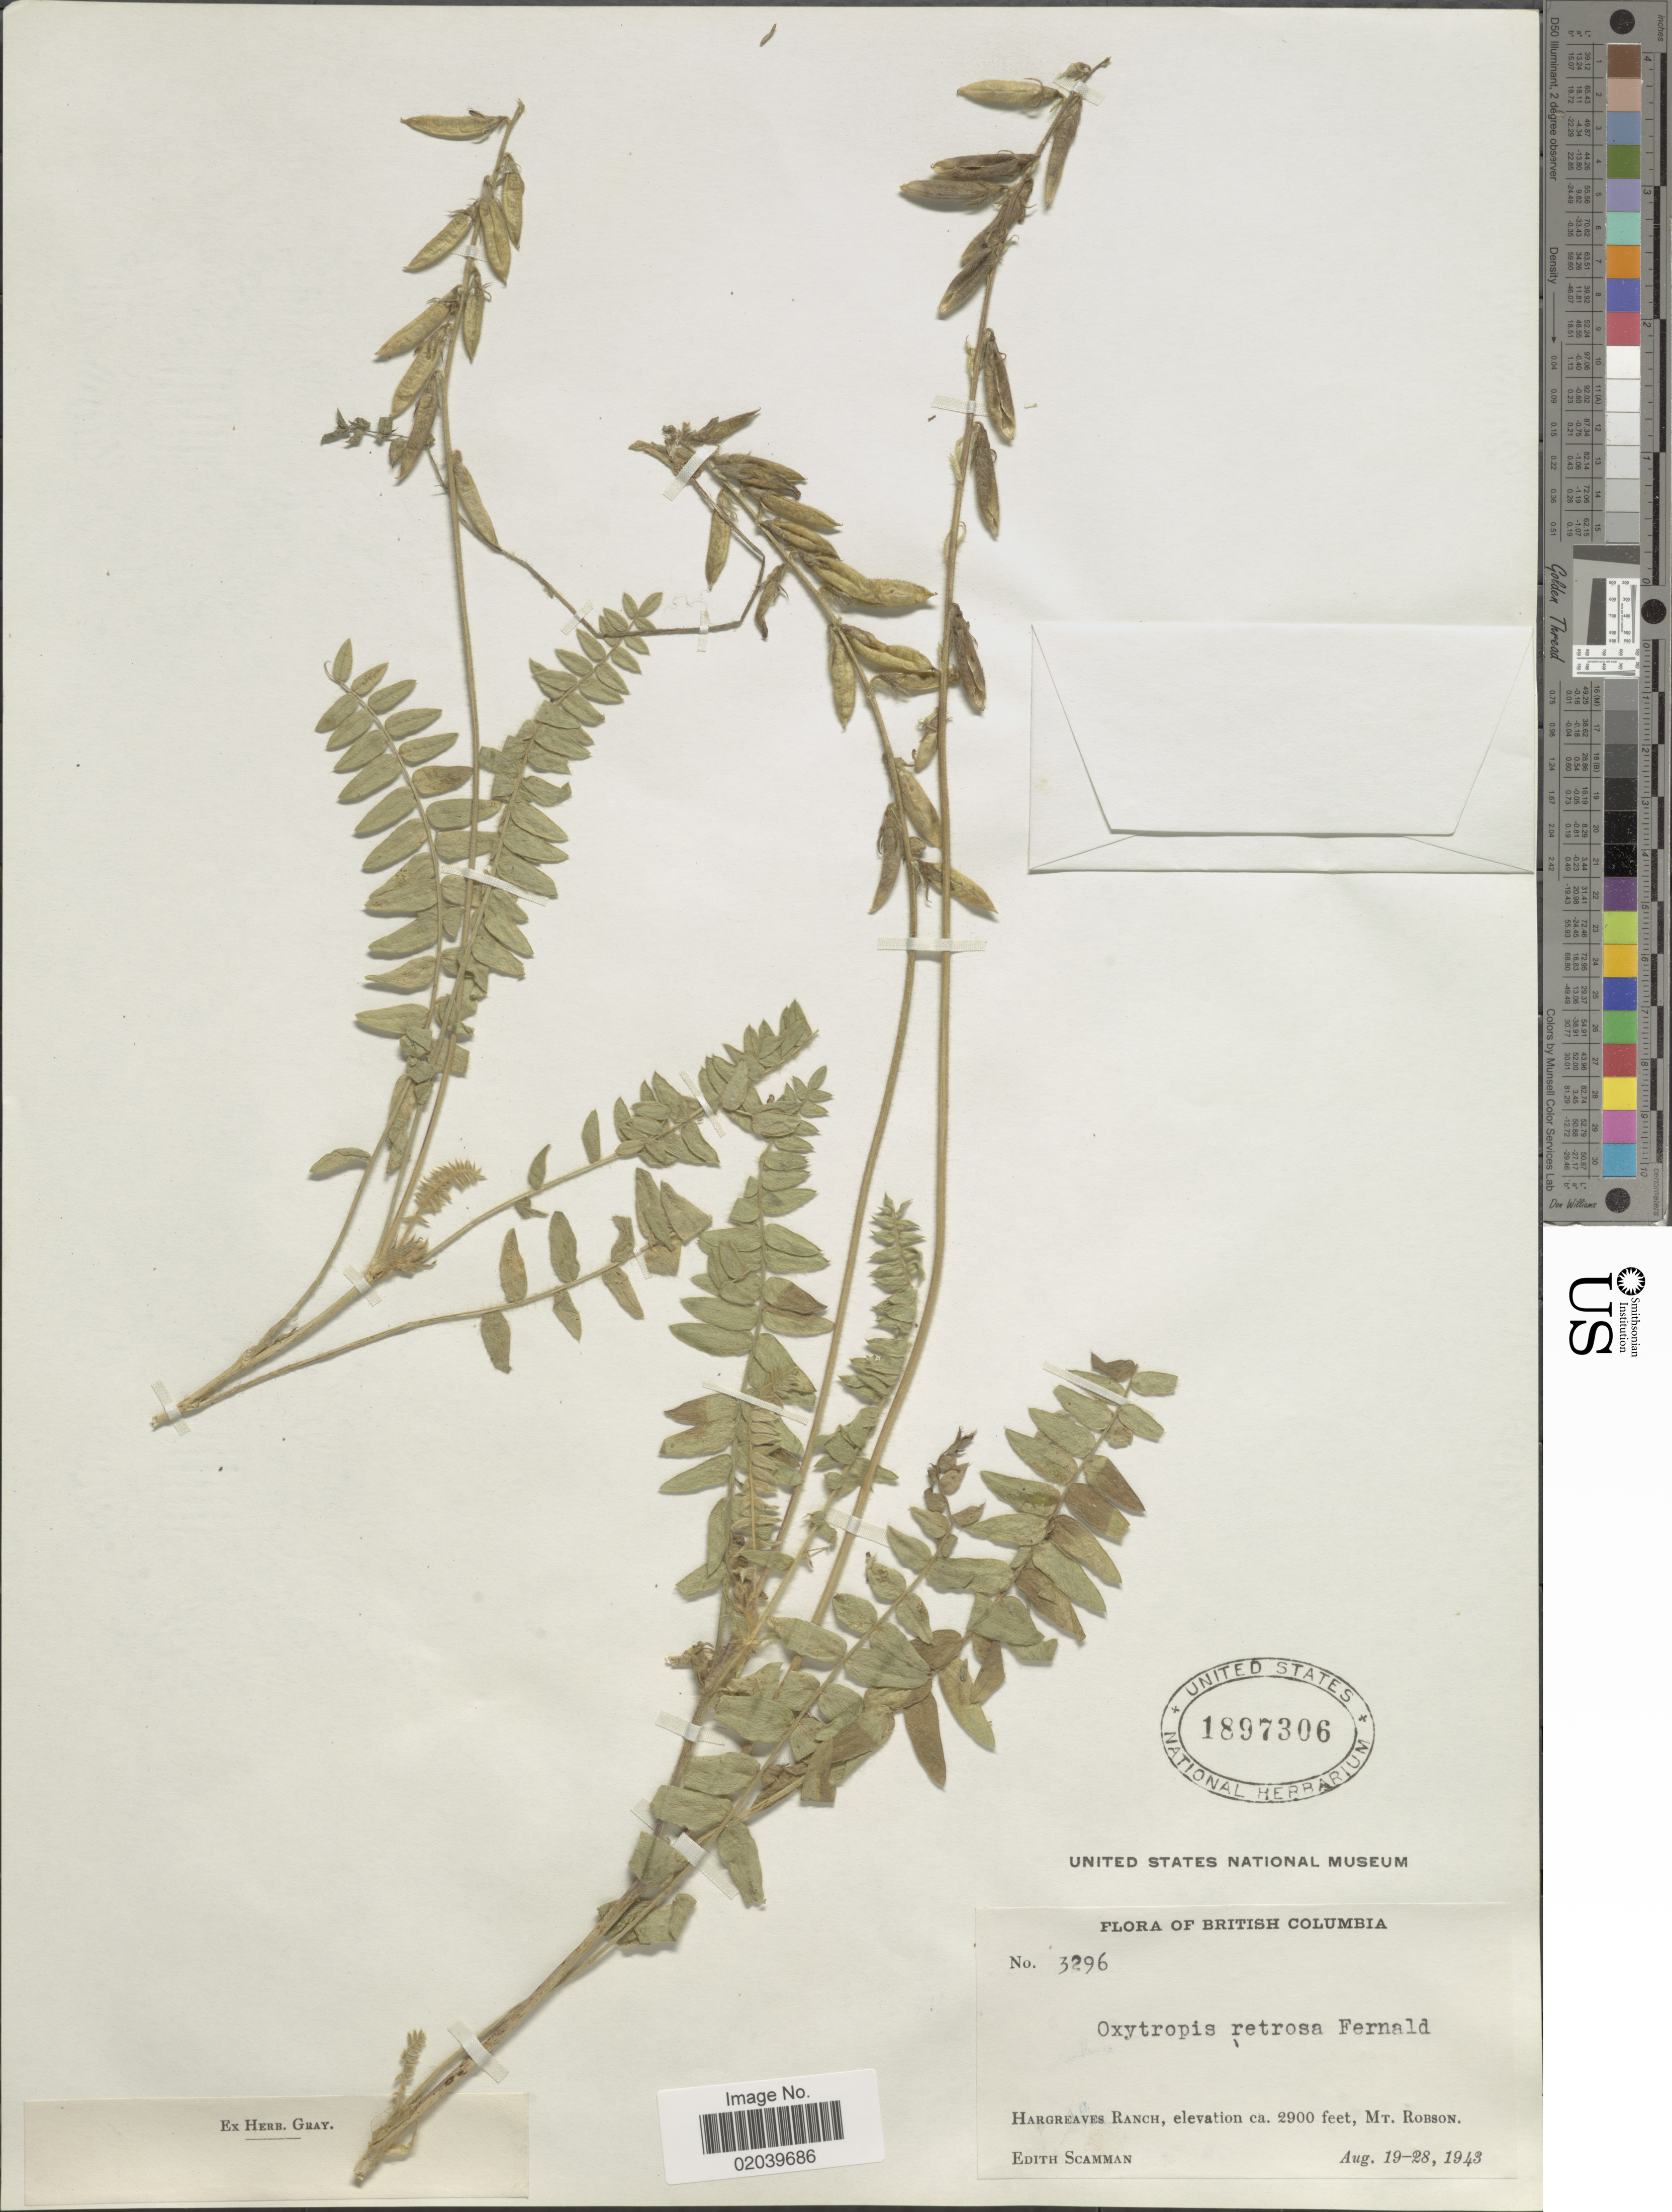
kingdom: Plantae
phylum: Tracheophyta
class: Magnoliopsida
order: Fabales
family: Fabaceae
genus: Oxytropis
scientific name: Oxytropis deflexa var. sericea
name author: Torr. & A. Gray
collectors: E. Scamman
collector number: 3296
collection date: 1943-08-19/1943-08-28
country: Canada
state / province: British Columbia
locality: Hargreaves Ranch, Mt. Robson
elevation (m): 884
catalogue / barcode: US 1897306